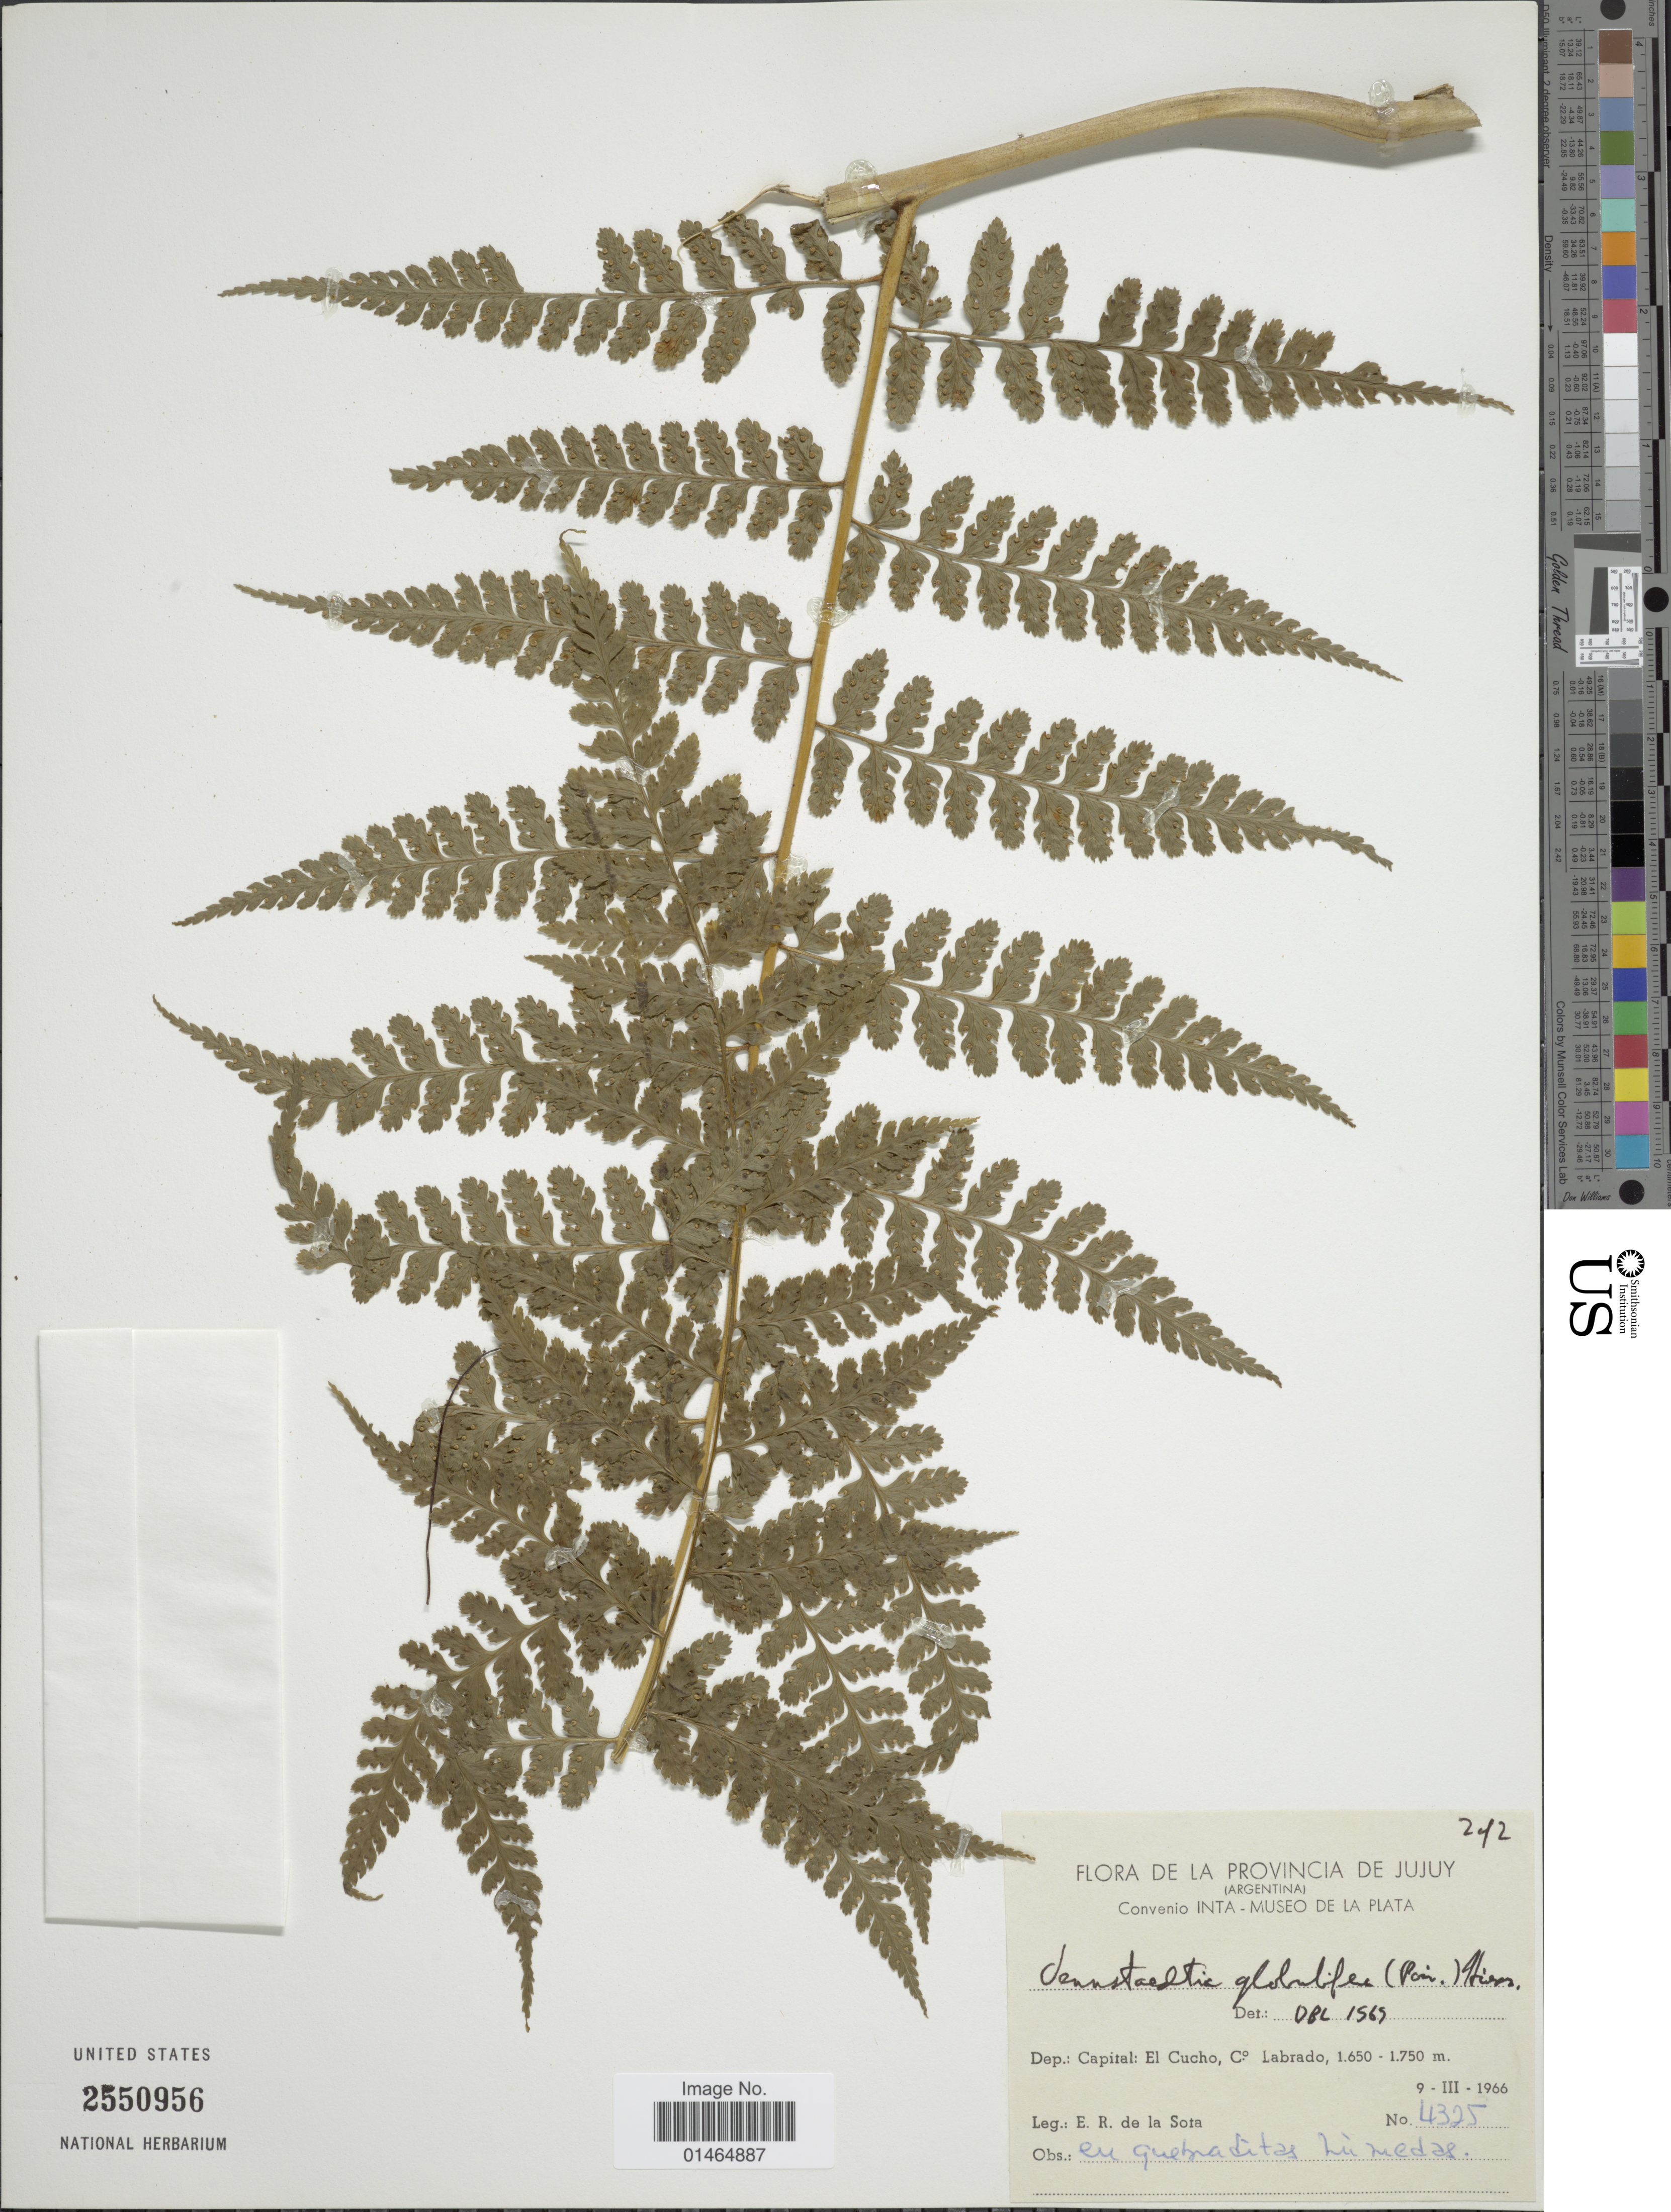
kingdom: Plantae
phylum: Tracheophyta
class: Polypodiopsida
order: Polypodiales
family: Dennstaedtiaceae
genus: Dennstaedtia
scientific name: Dennstaedtia globulifera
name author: (Poir.) Hieron.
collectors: E. R. de la Sota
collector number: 4325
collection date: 1966-03-09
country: Argentina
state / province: Jujuy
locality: Convenio INTA- Museo de la Plata. Dep.: Capital: El Cucho, C°. Labrado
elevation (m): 1650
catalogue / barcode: US 2550956